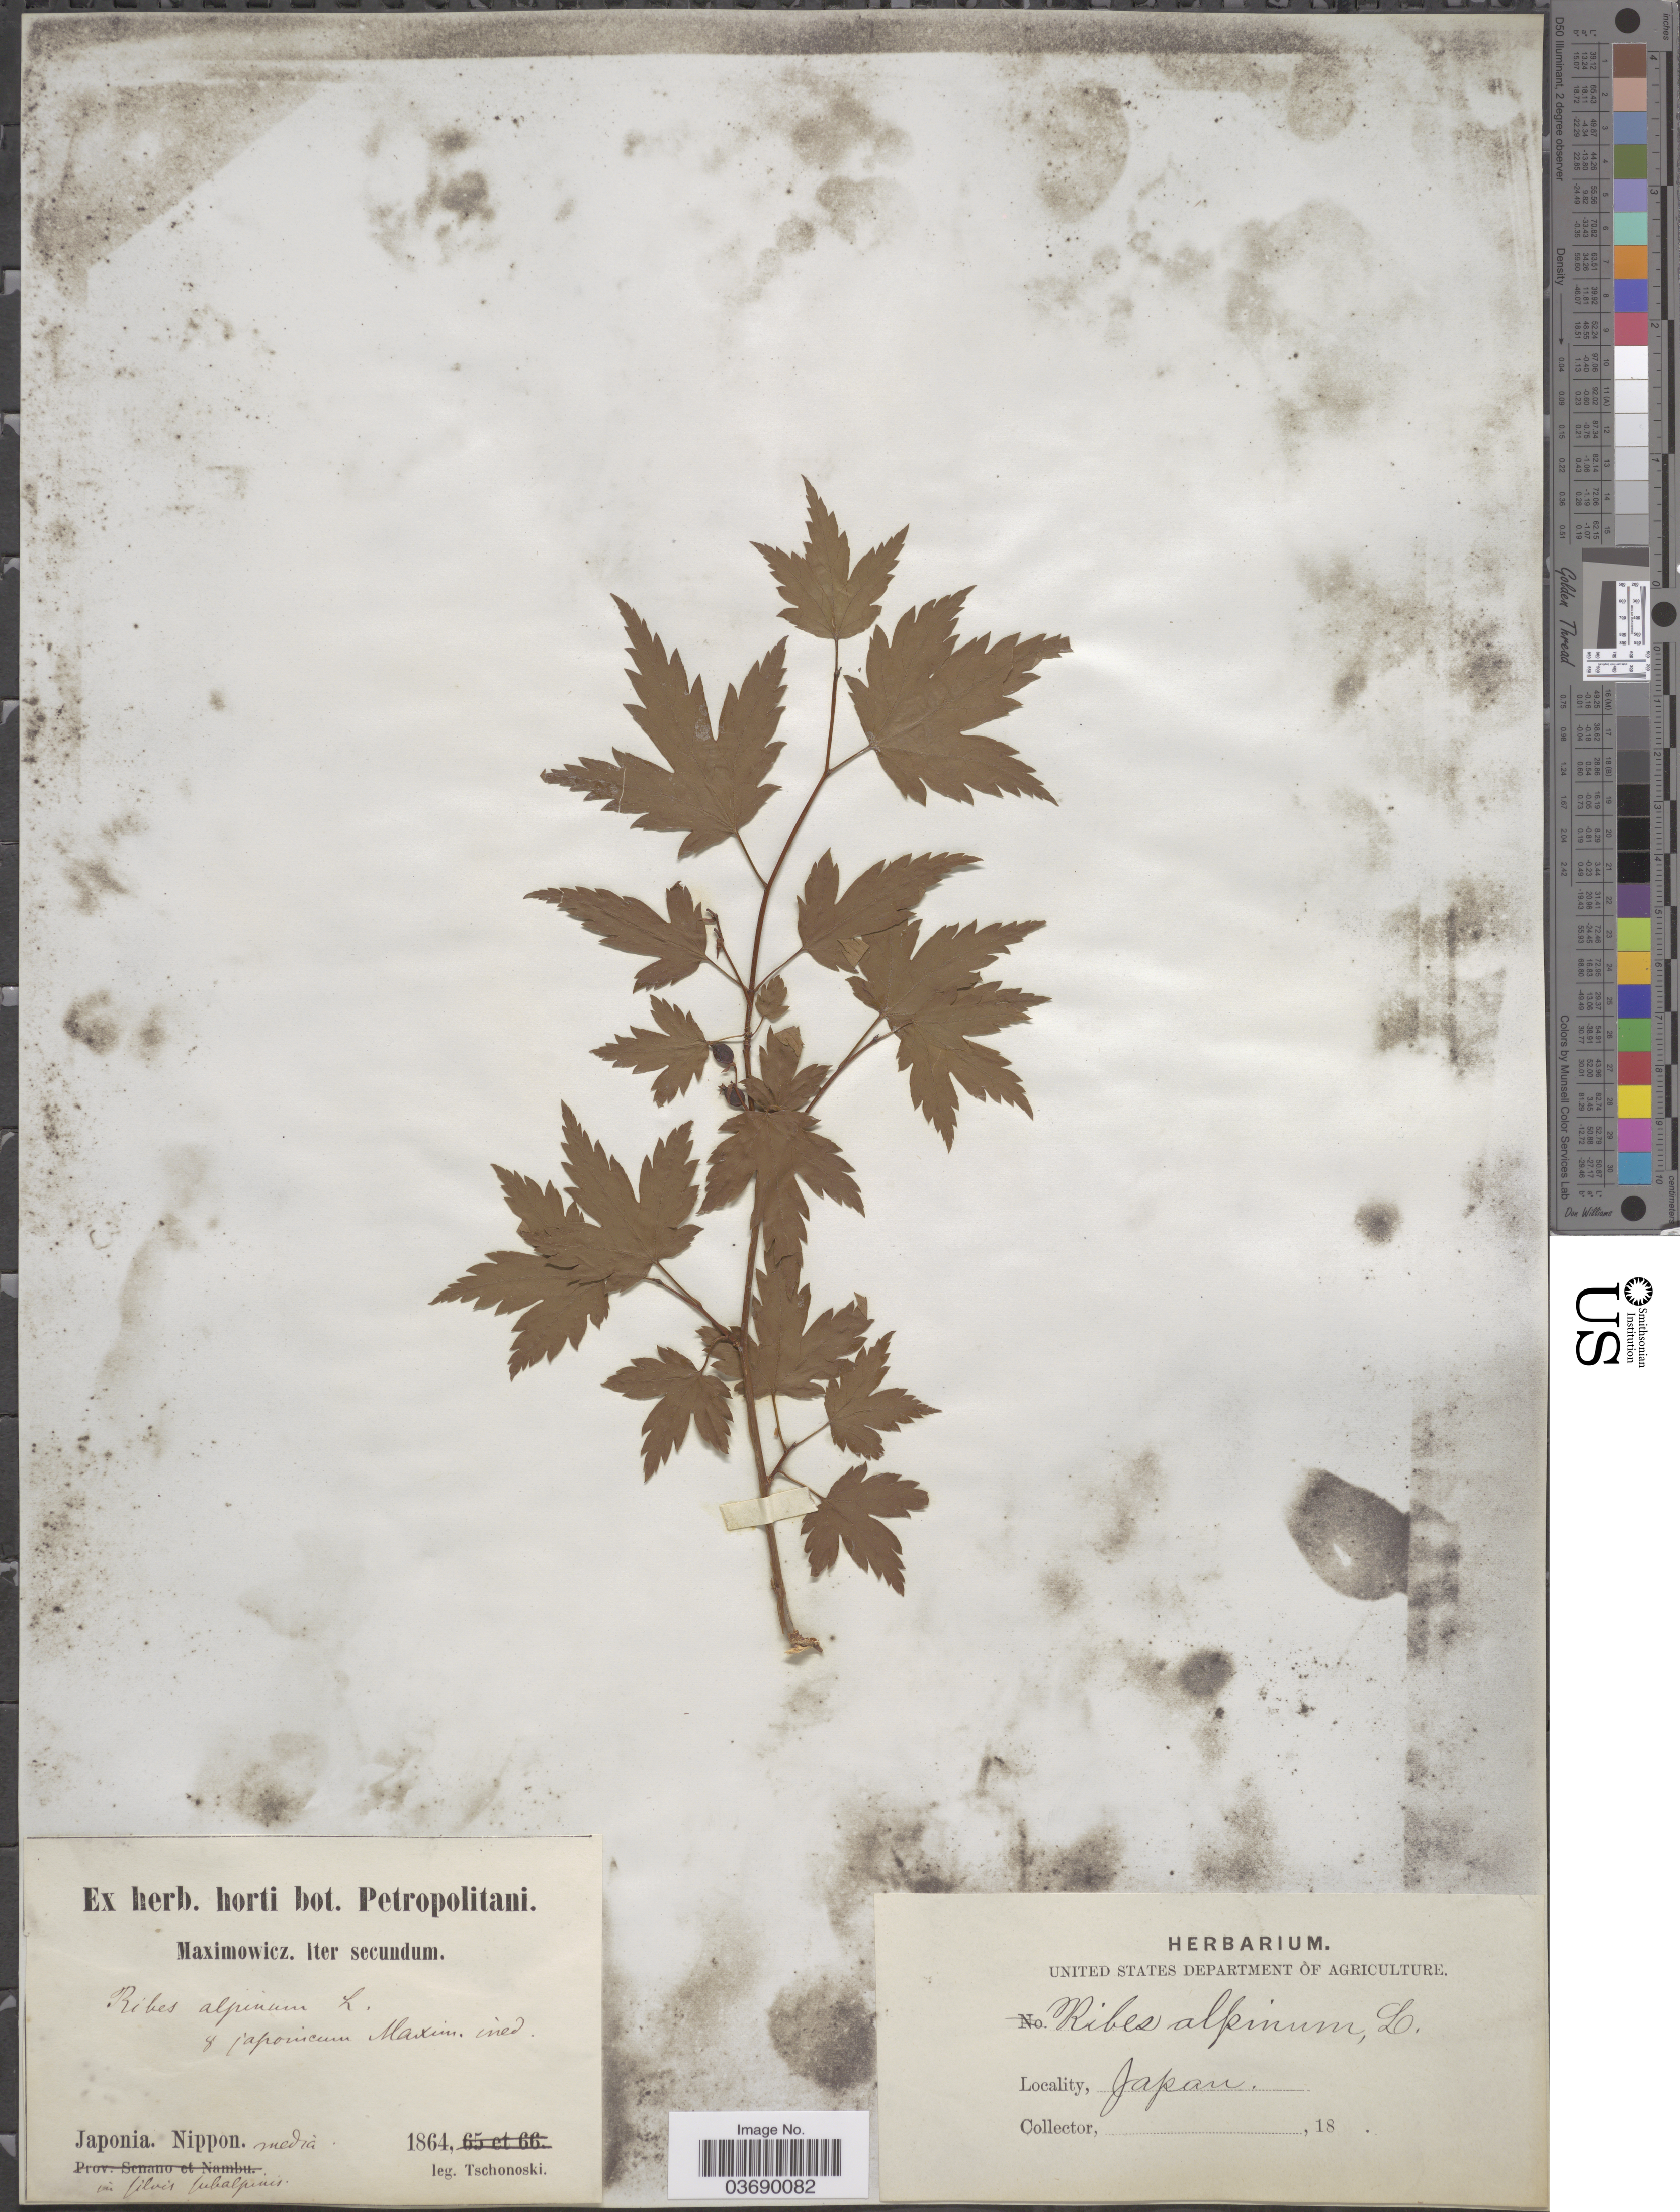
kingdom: Plantae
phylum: Tracheophyta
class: Magnoliopsida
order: Saxifragales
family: Grossulariaceae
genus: Ribes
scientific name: Ribes alpinum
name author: L.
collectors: -. Tschonoski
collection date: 1864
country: Japan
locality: Nippon media.